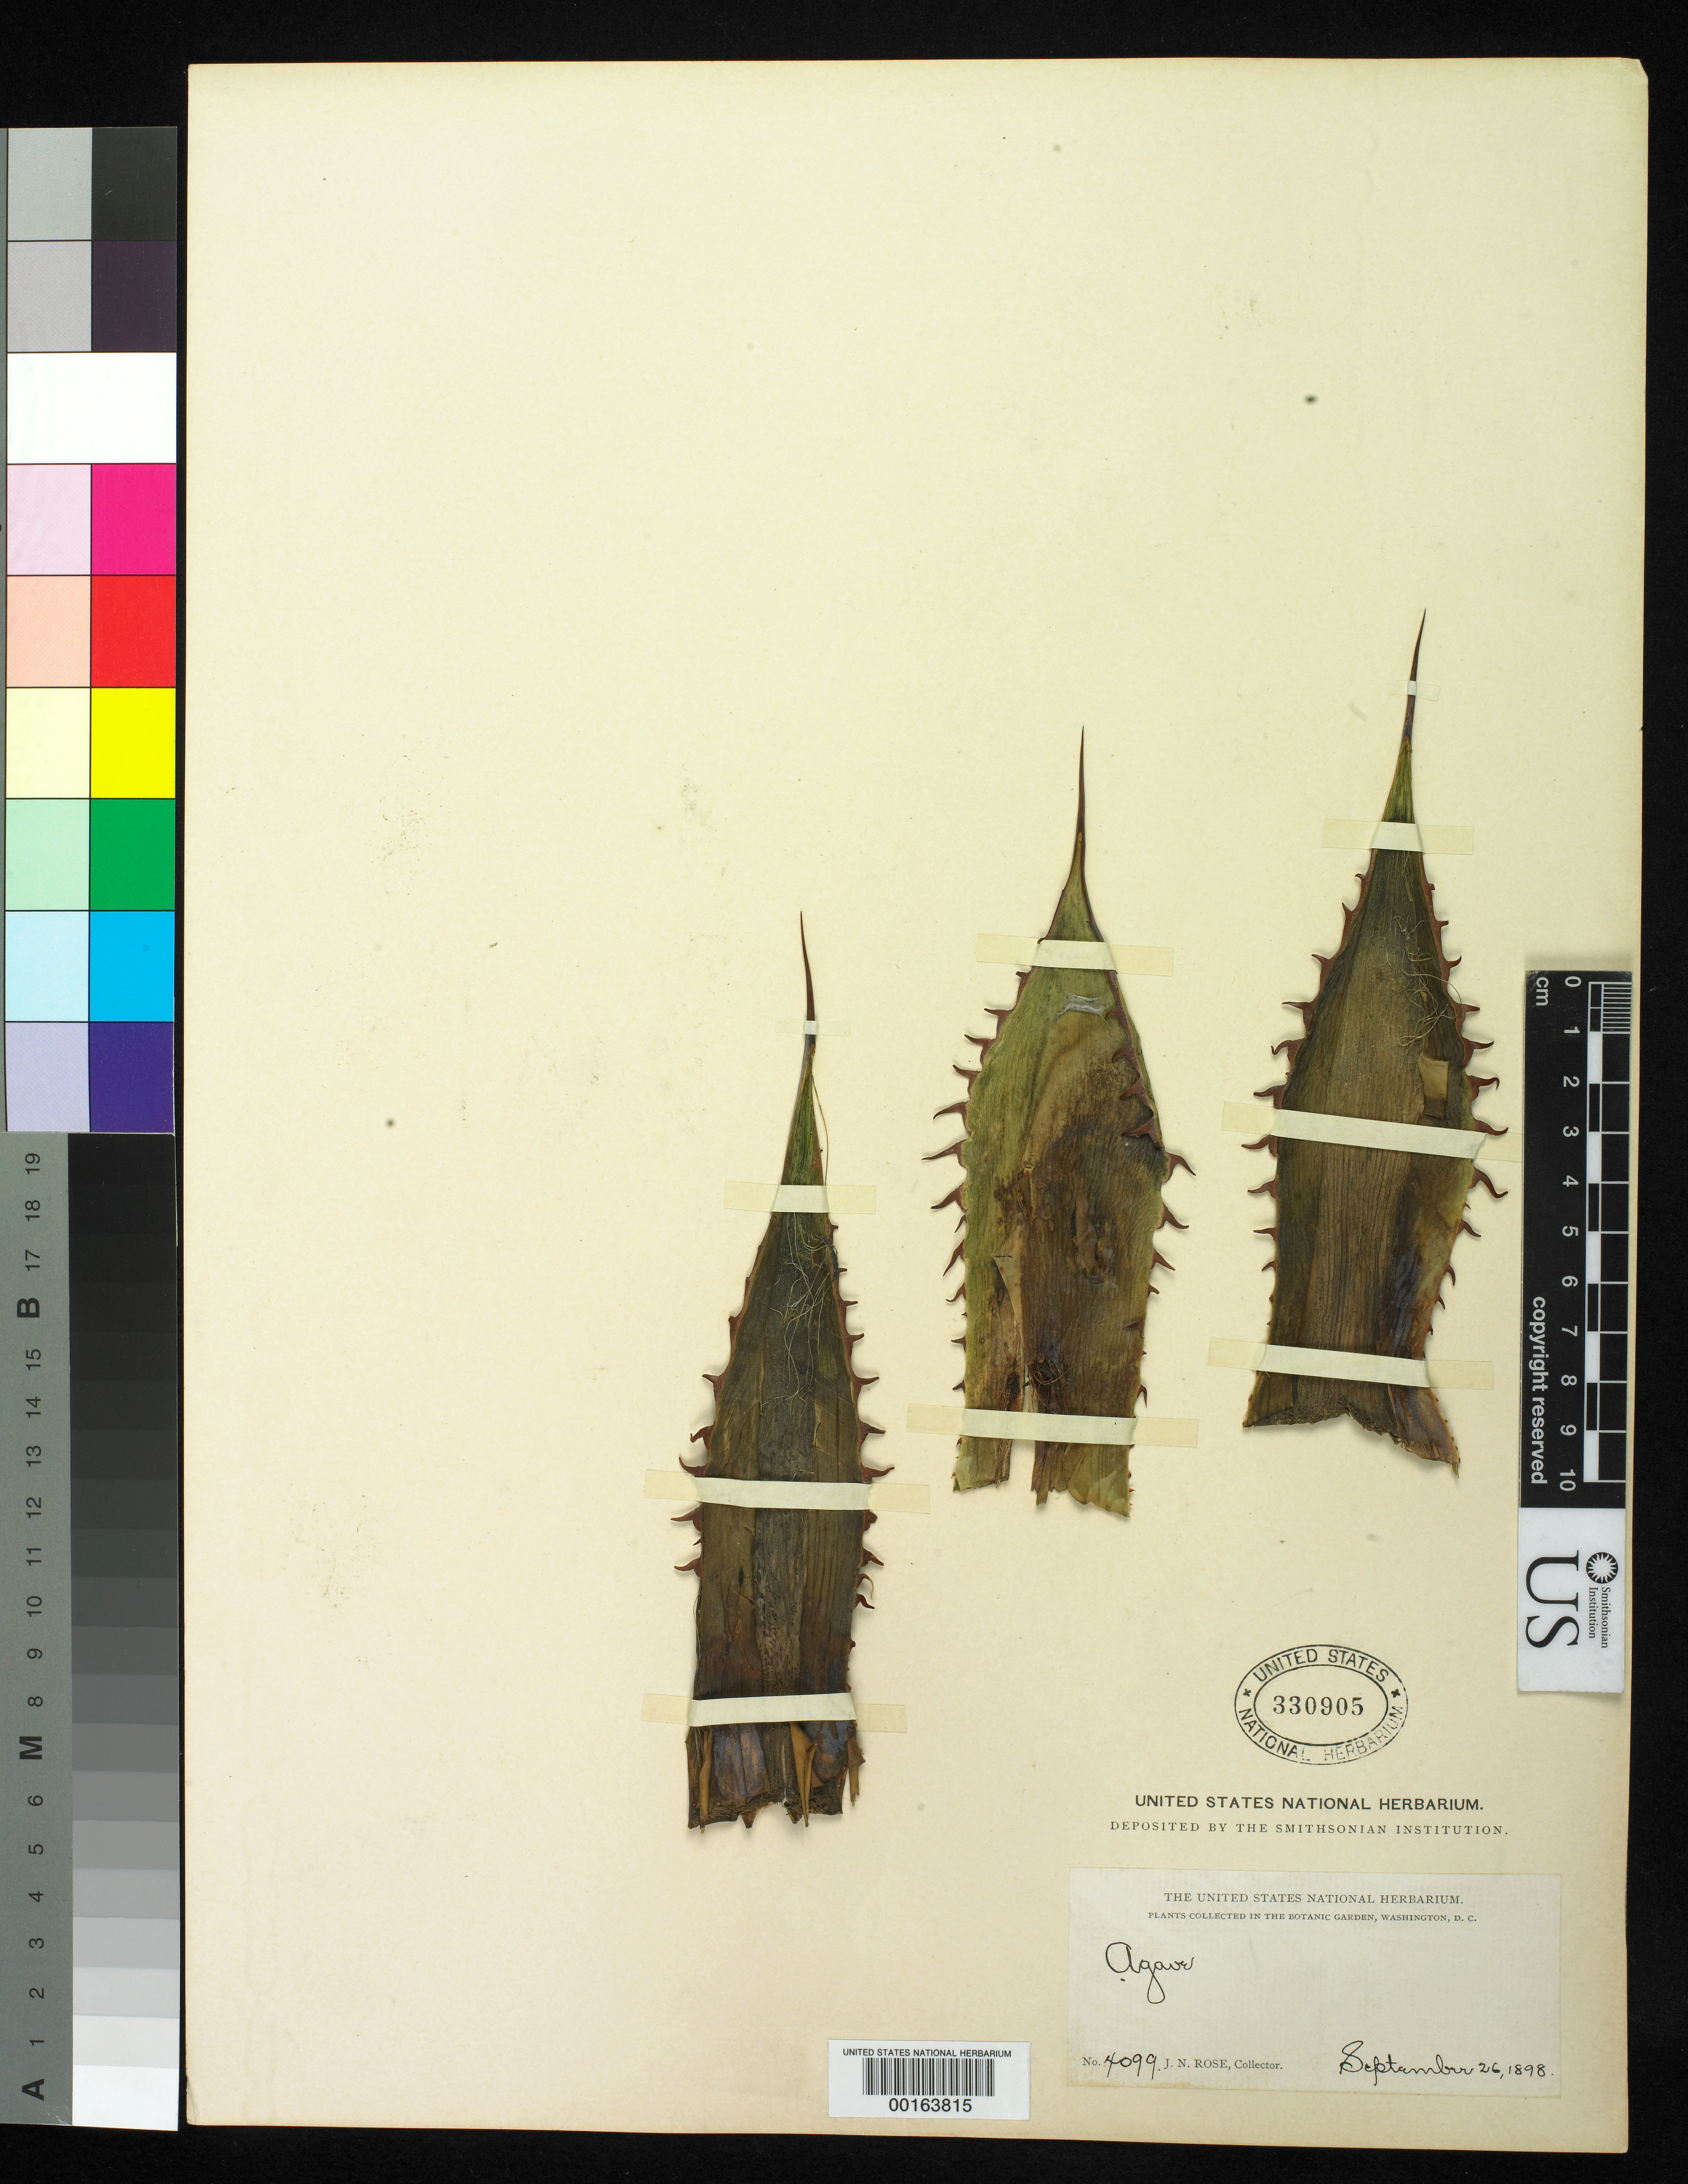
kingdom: Plantae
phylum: Tracheophyta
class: Liliopsida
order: Asparagales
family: Asparagaceae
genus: Agave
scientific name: Agave sp.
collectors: J. N. Rose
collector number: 4099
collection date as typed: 26 Sep 1898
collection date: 1898-09-26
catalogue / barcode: US 330905